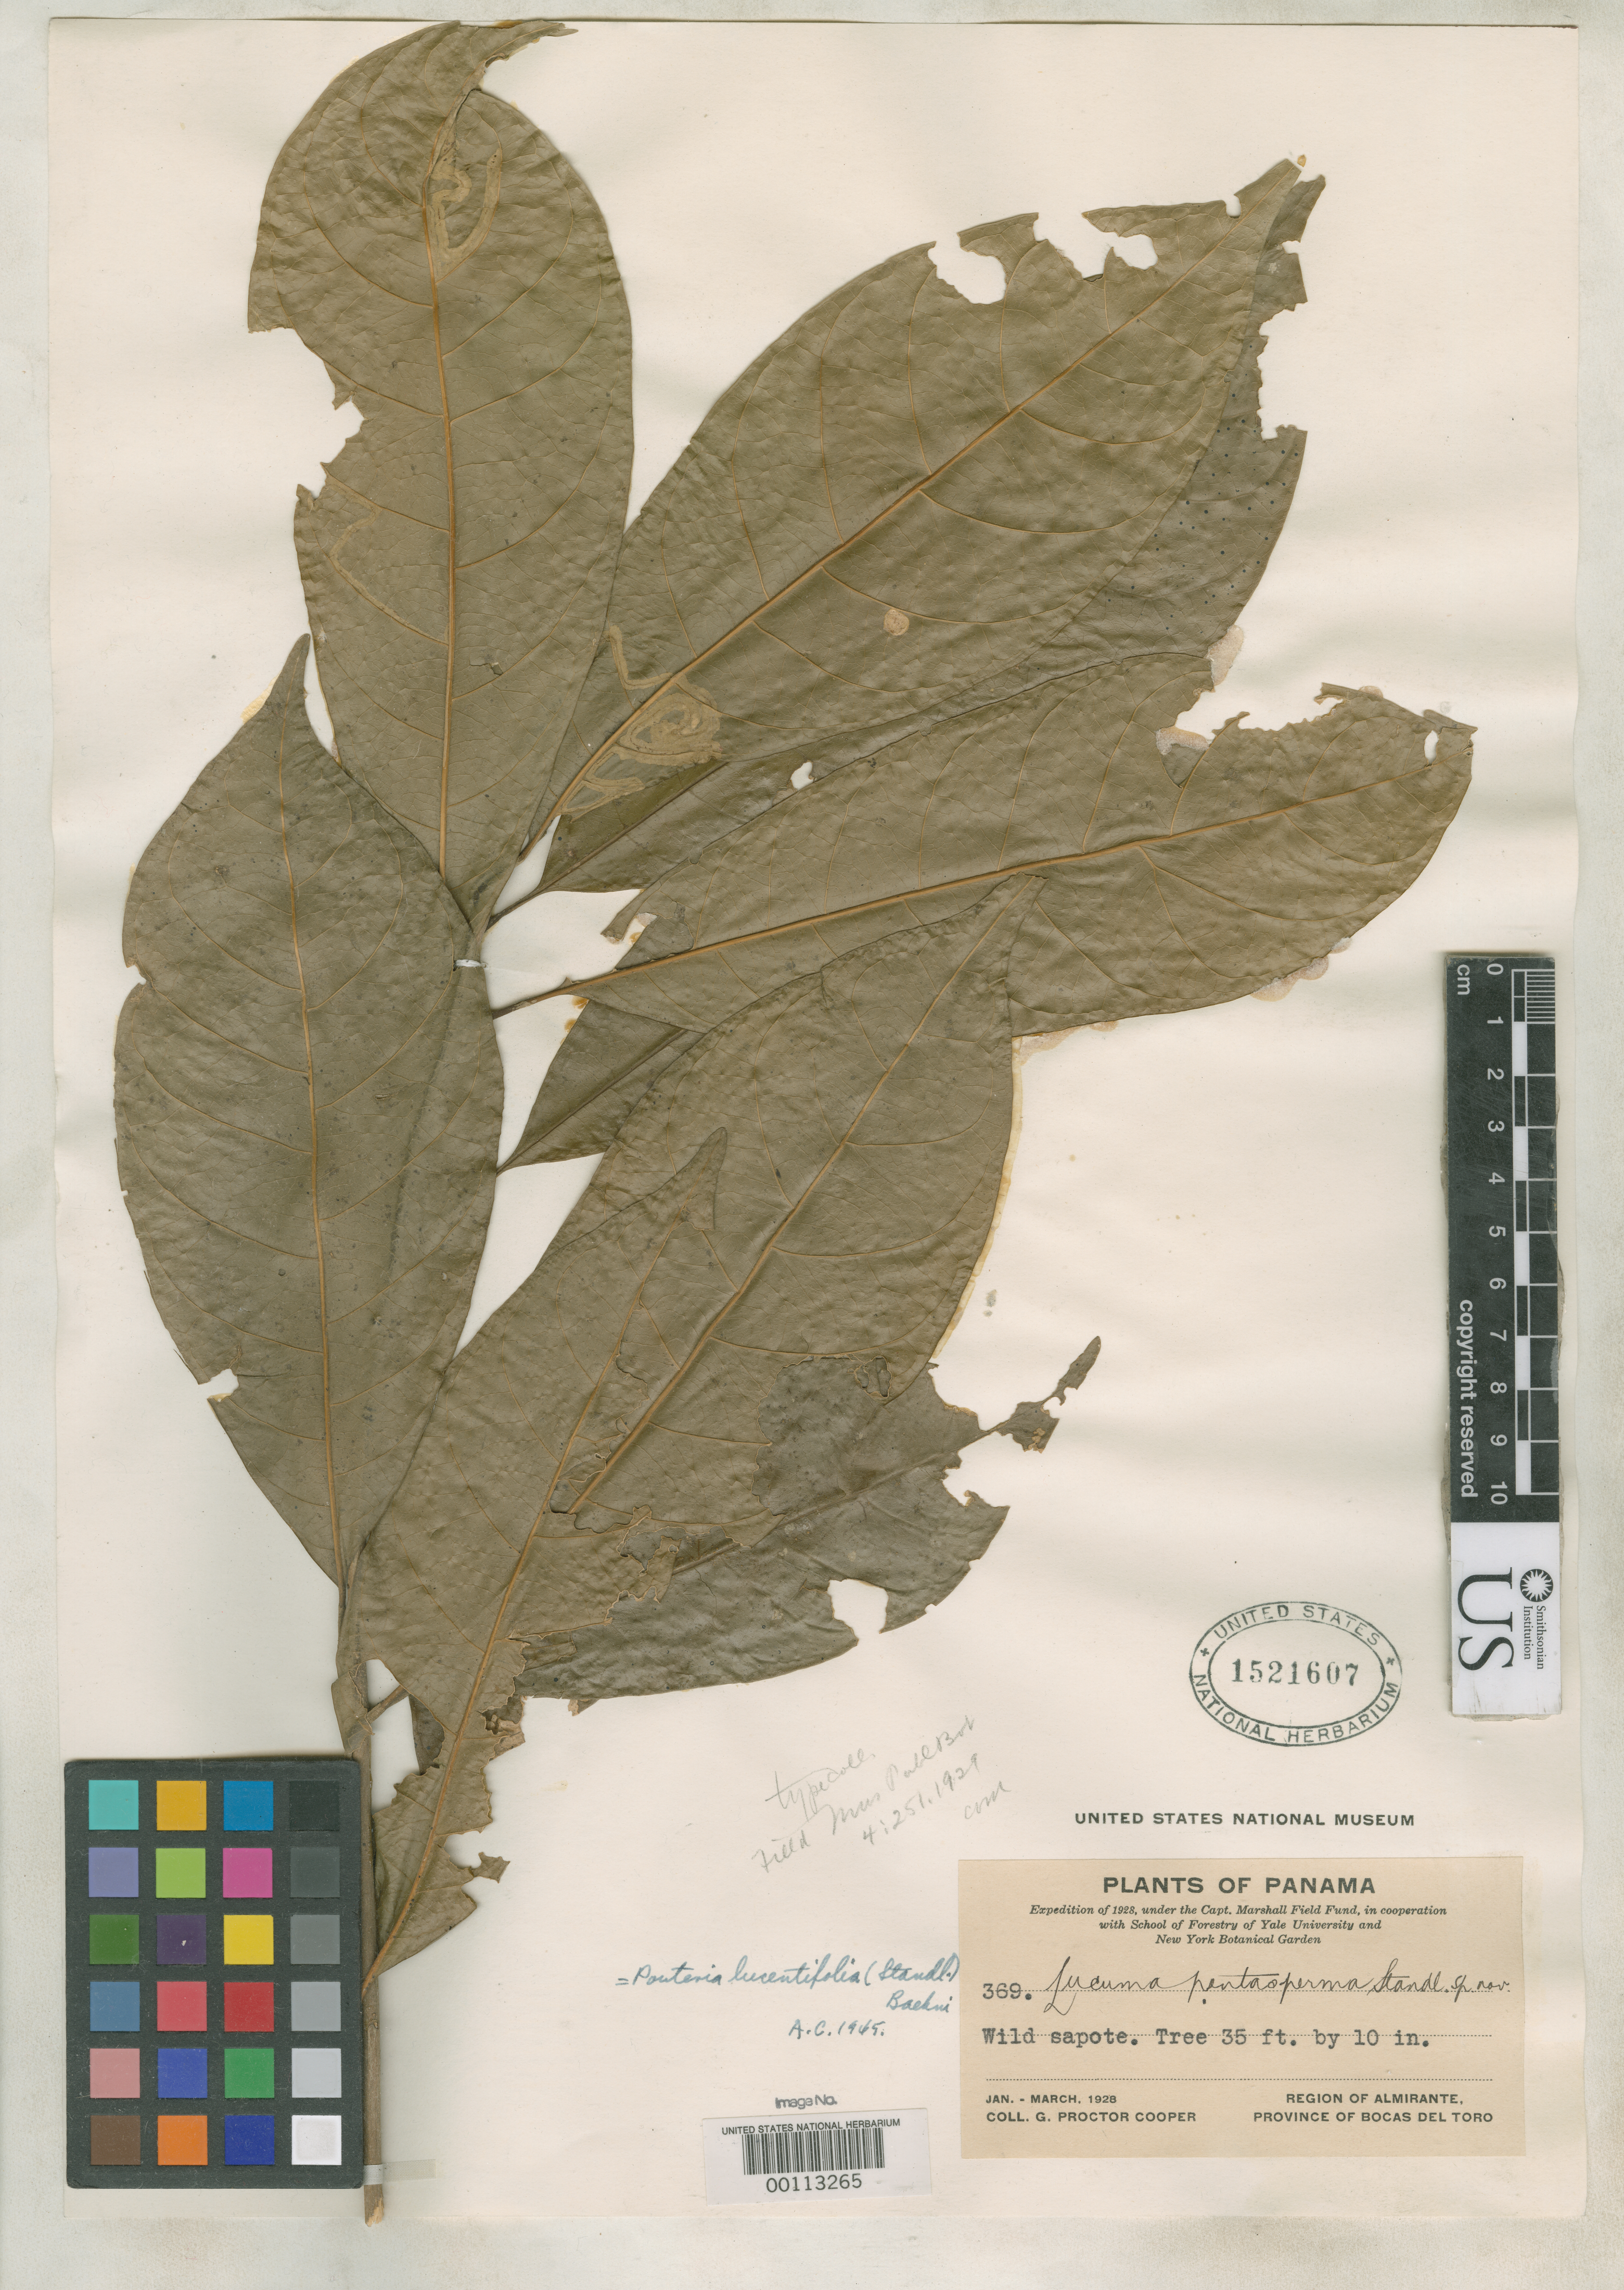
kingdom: Plantae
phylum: Tracheophyta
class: Magnoliopsida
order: Ericales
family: Sapotaceae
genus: Lucuma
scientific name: Lucuma pentasperma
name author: Standl.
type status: Isotype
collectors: G. Cooper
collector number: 369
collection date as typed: Jan 1928 to -- Mar 1928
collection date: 1928-01/1928-03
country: Panama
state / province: Bocas del Toro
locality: Almirante.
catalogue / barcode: US 1521607